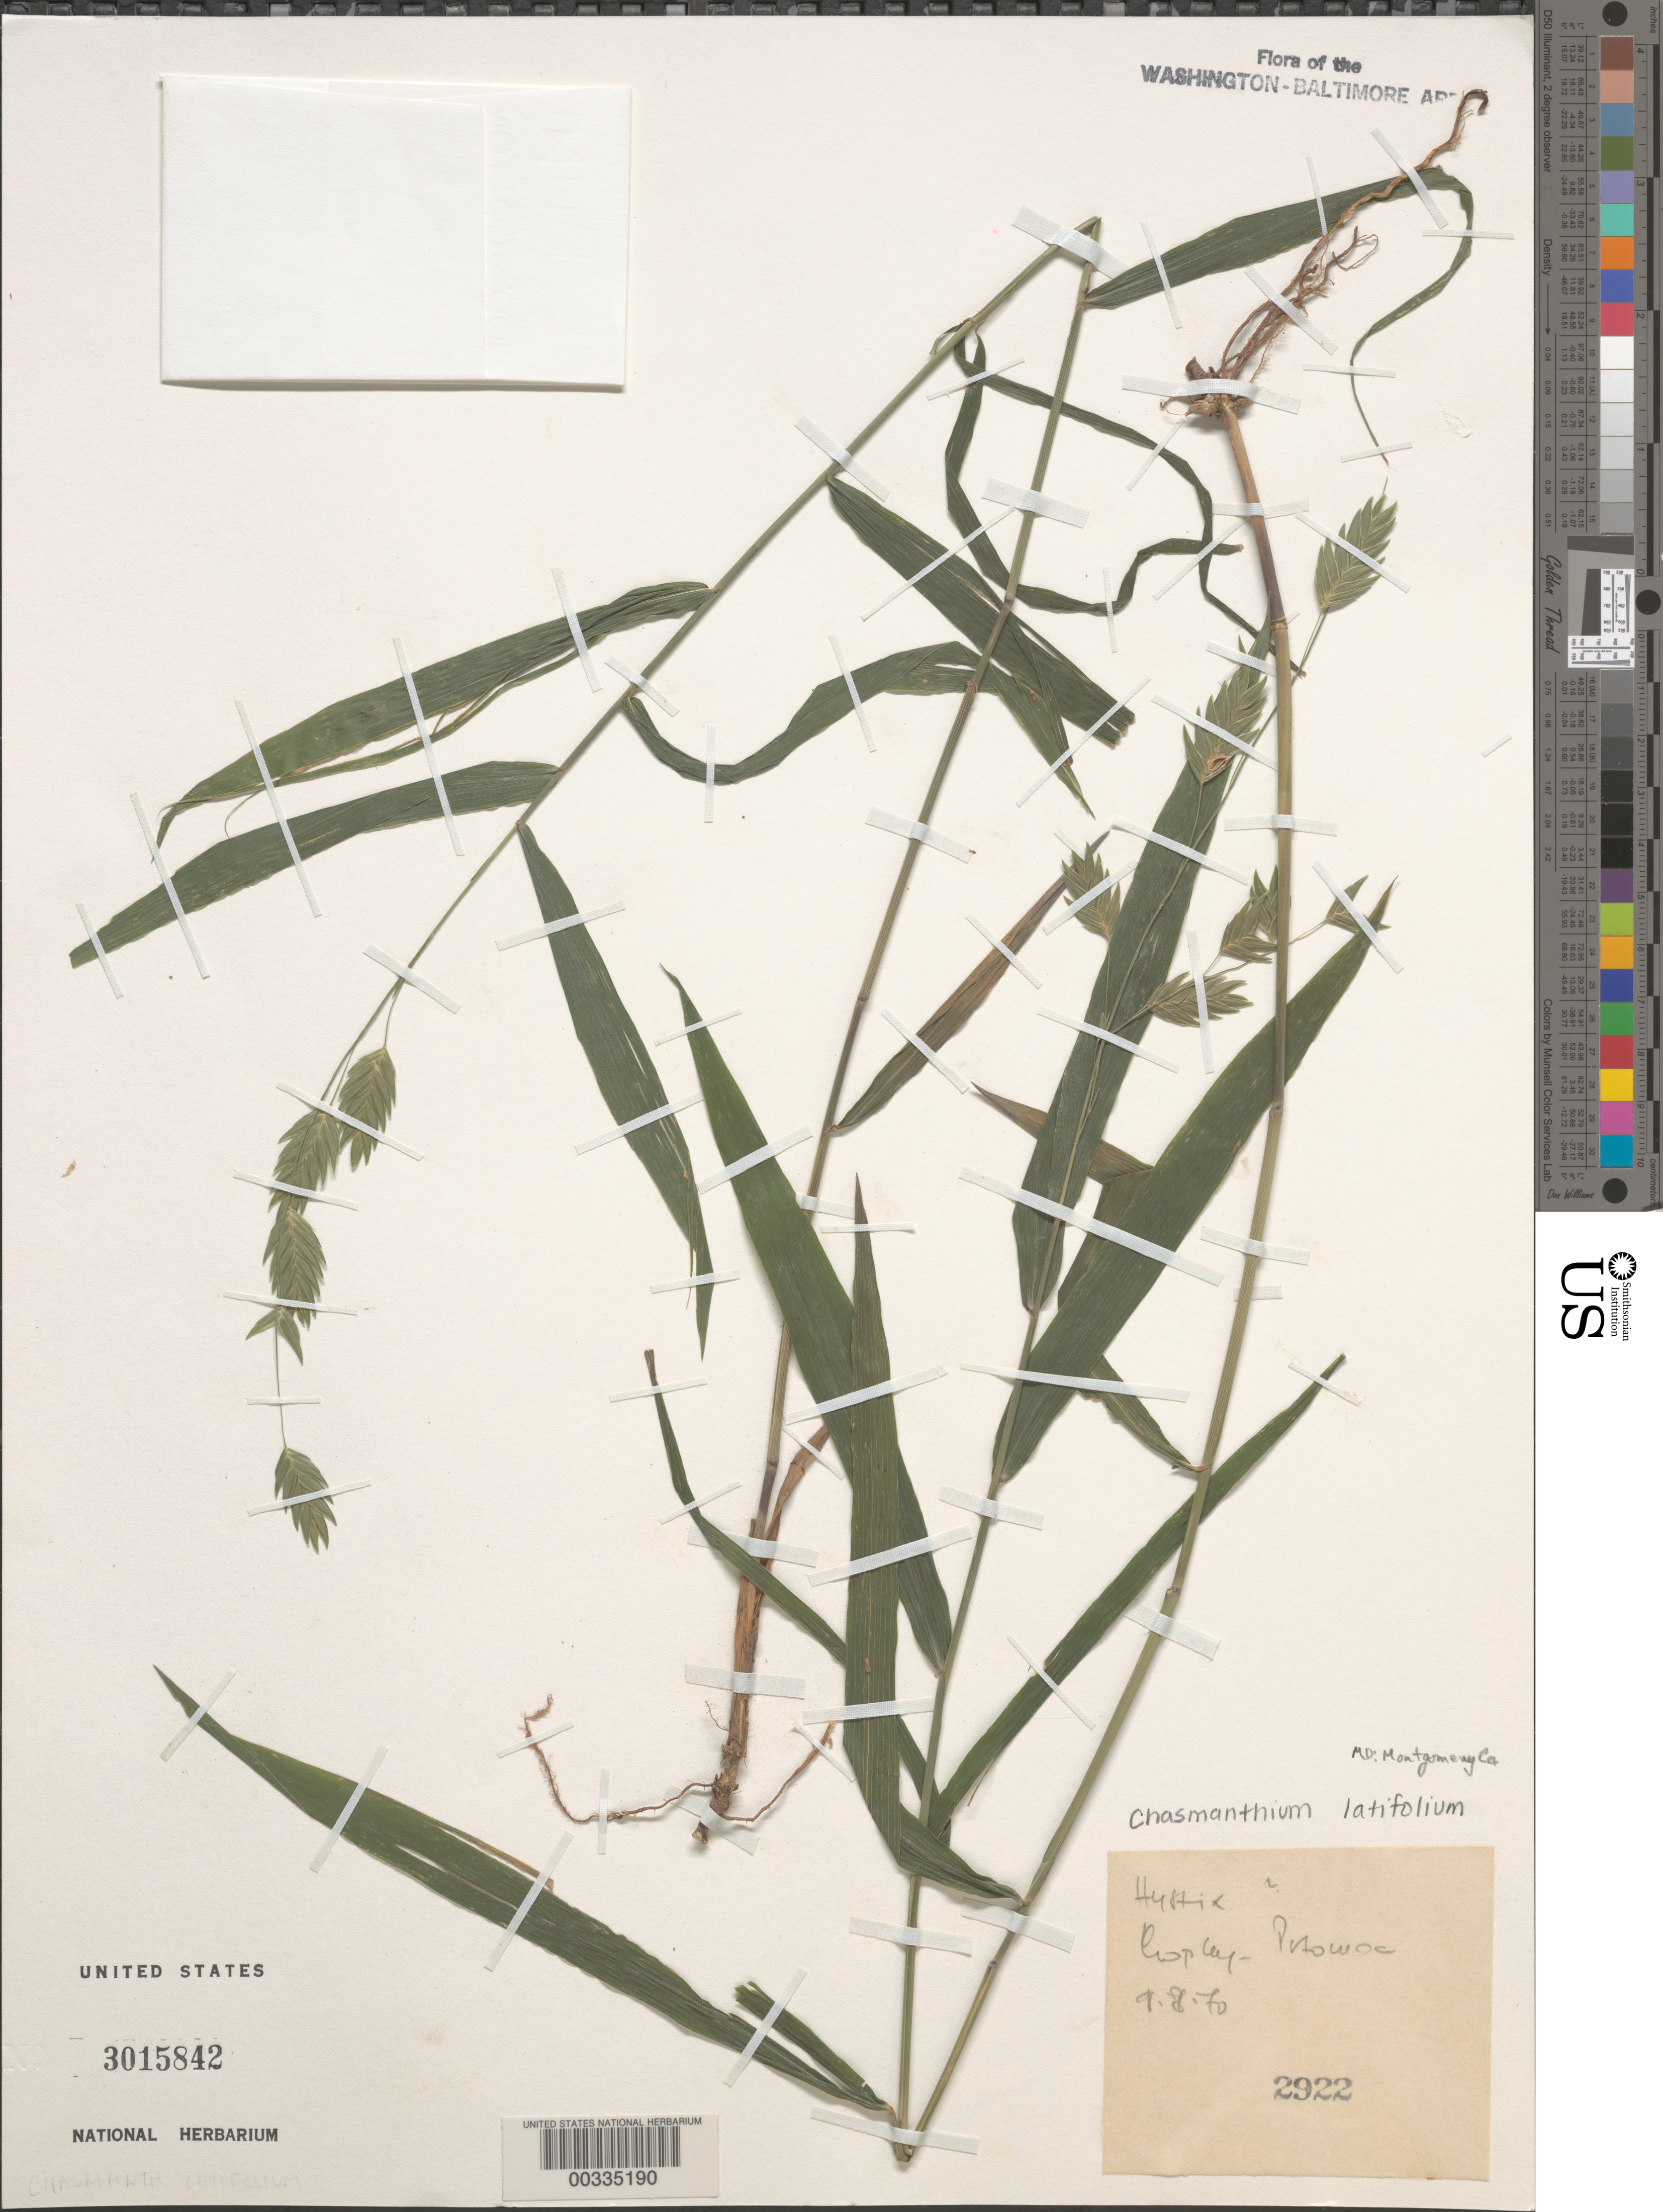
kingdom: Plantae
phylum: Tracheophyta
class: Liliopsida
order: Poales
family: Poaceae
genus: Chasmanthium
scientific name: Chasmanthium latifolium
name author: (Michx.) H.O. Yates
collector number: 2922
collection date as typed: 09 Aug 1970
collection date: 1970-08-09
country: United States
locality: Potomac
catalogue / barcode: US 3015842